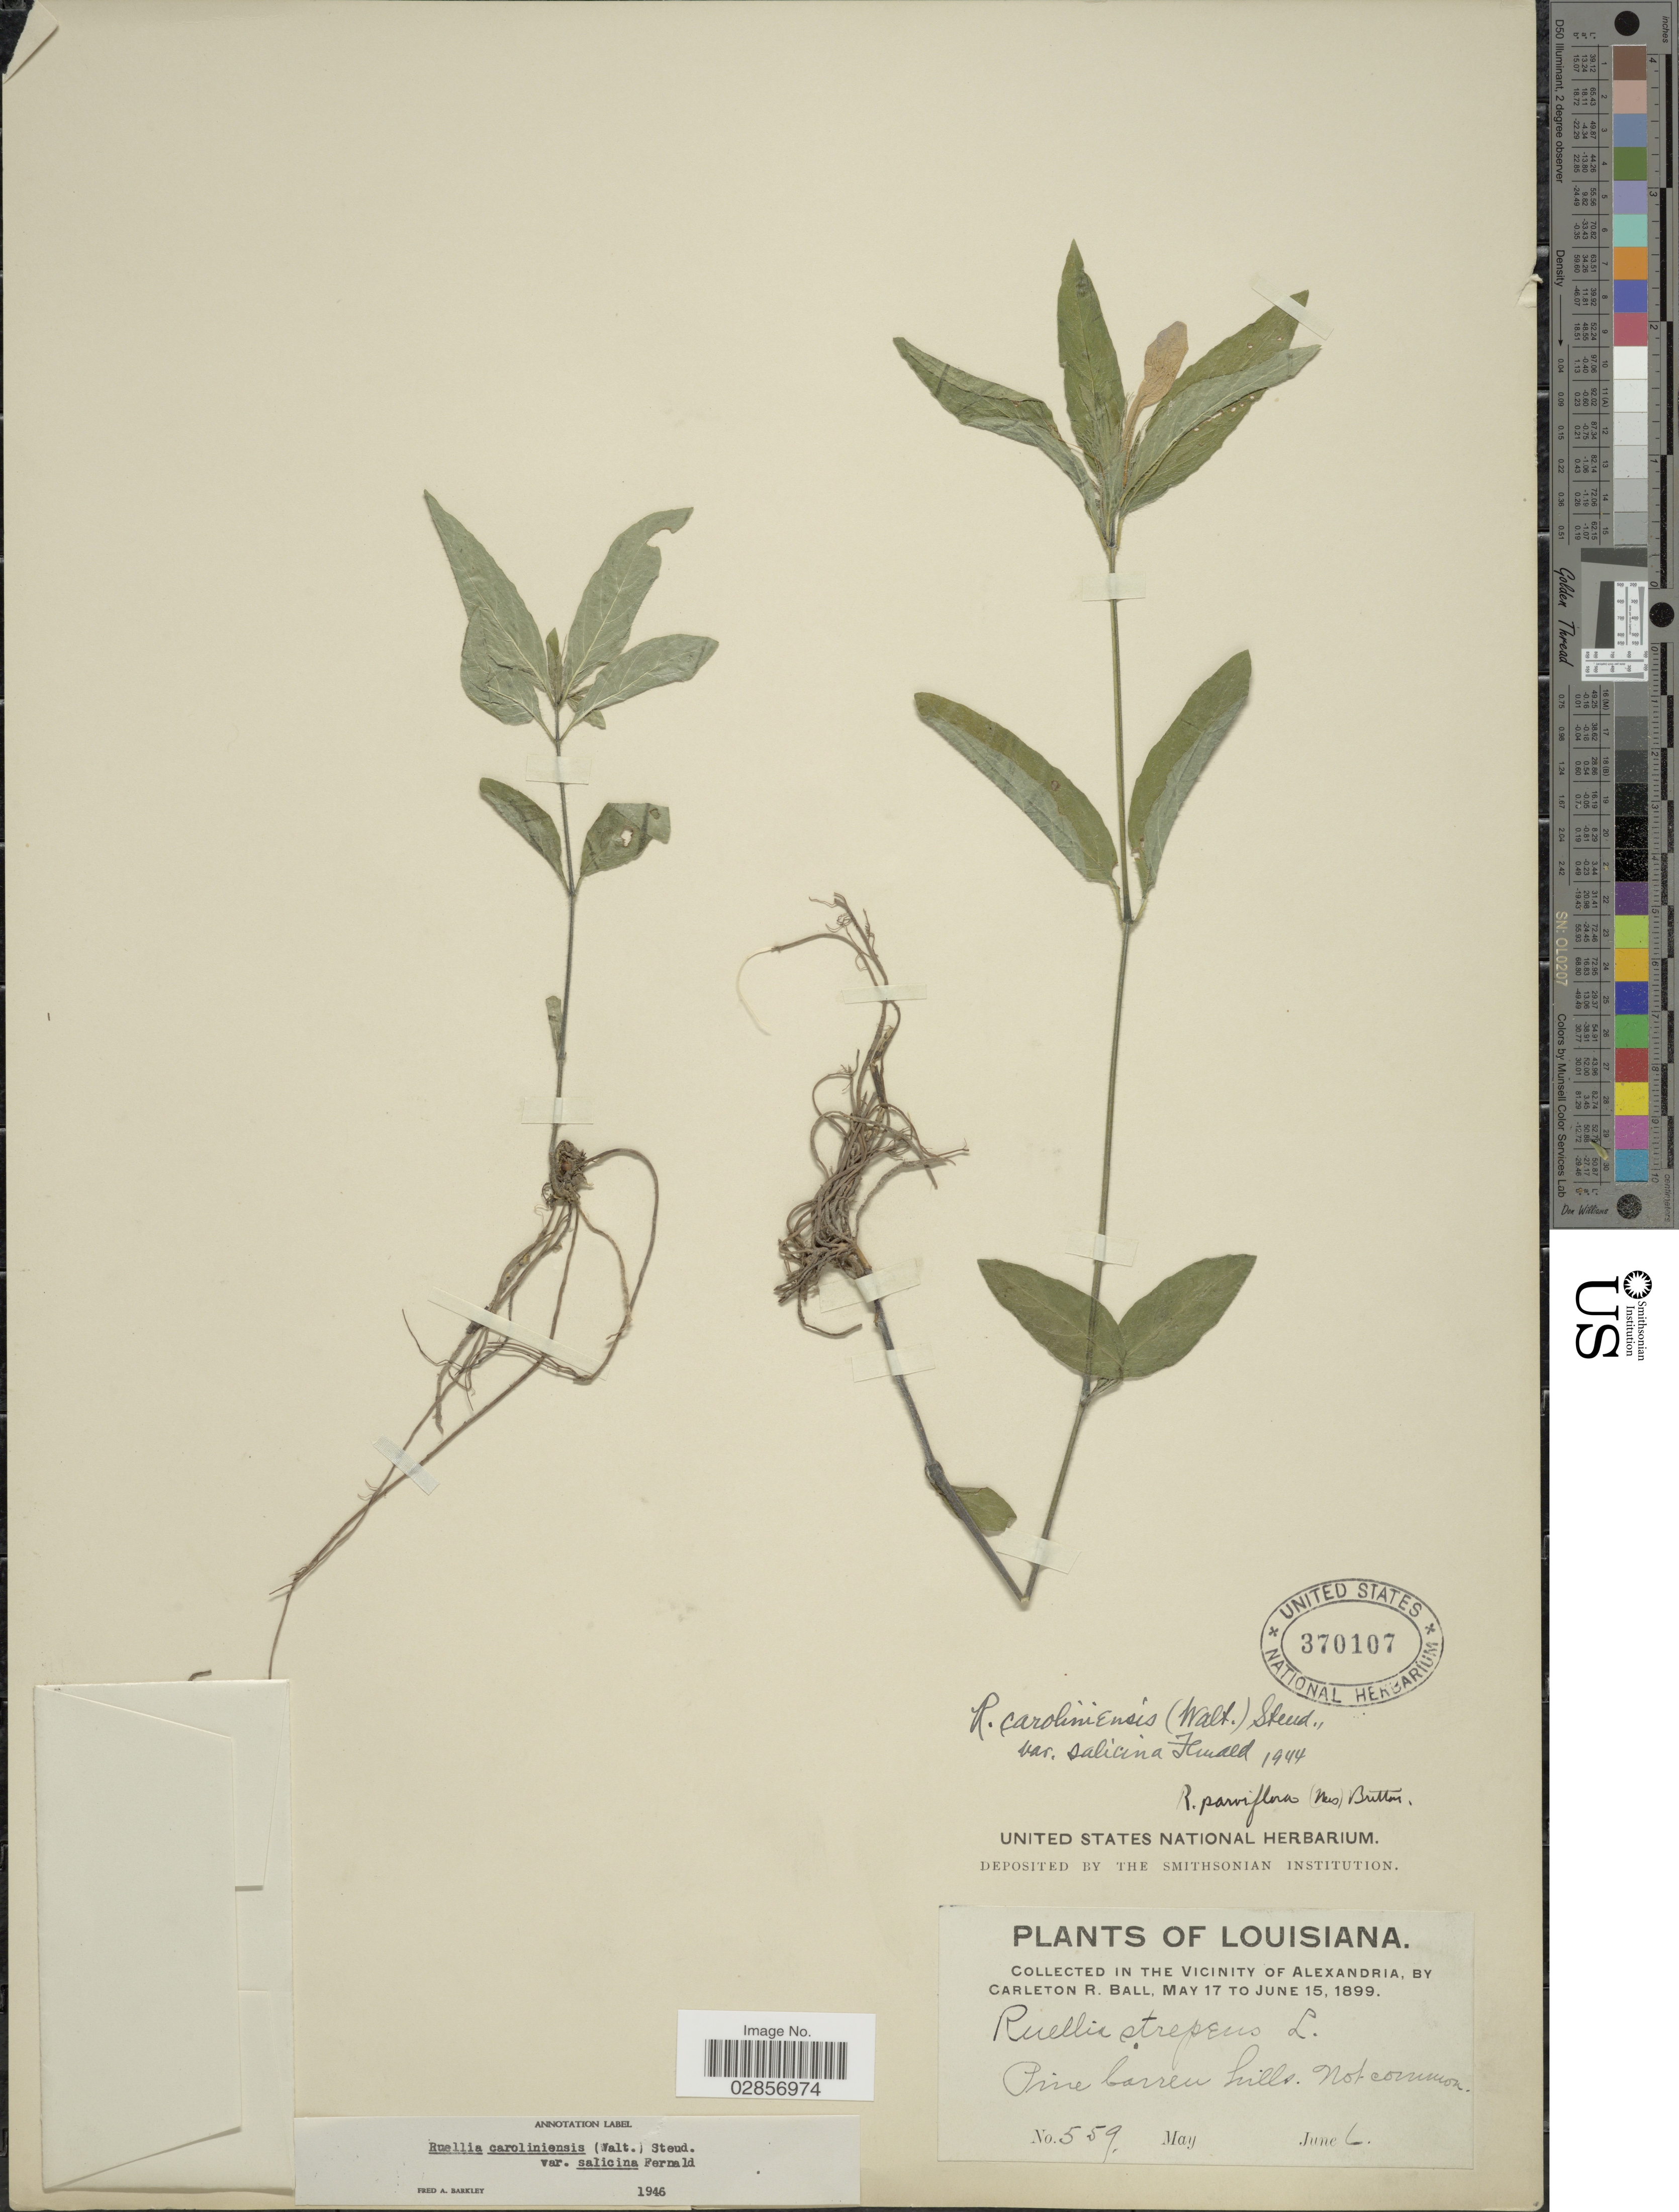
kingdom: Plantae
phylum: Tracheophyta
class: Magnoliopsida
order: Lamiales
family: Acanthaceae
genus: Ruellia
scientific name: Ruellia caroliniensis var. salicina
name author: Fernald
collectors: C. R. Ball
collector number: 559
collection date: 1899-06-06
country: United States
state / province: Louisiana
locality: In the Vicinity of Alexandria. Pine barren hills.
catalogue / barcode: US 370107